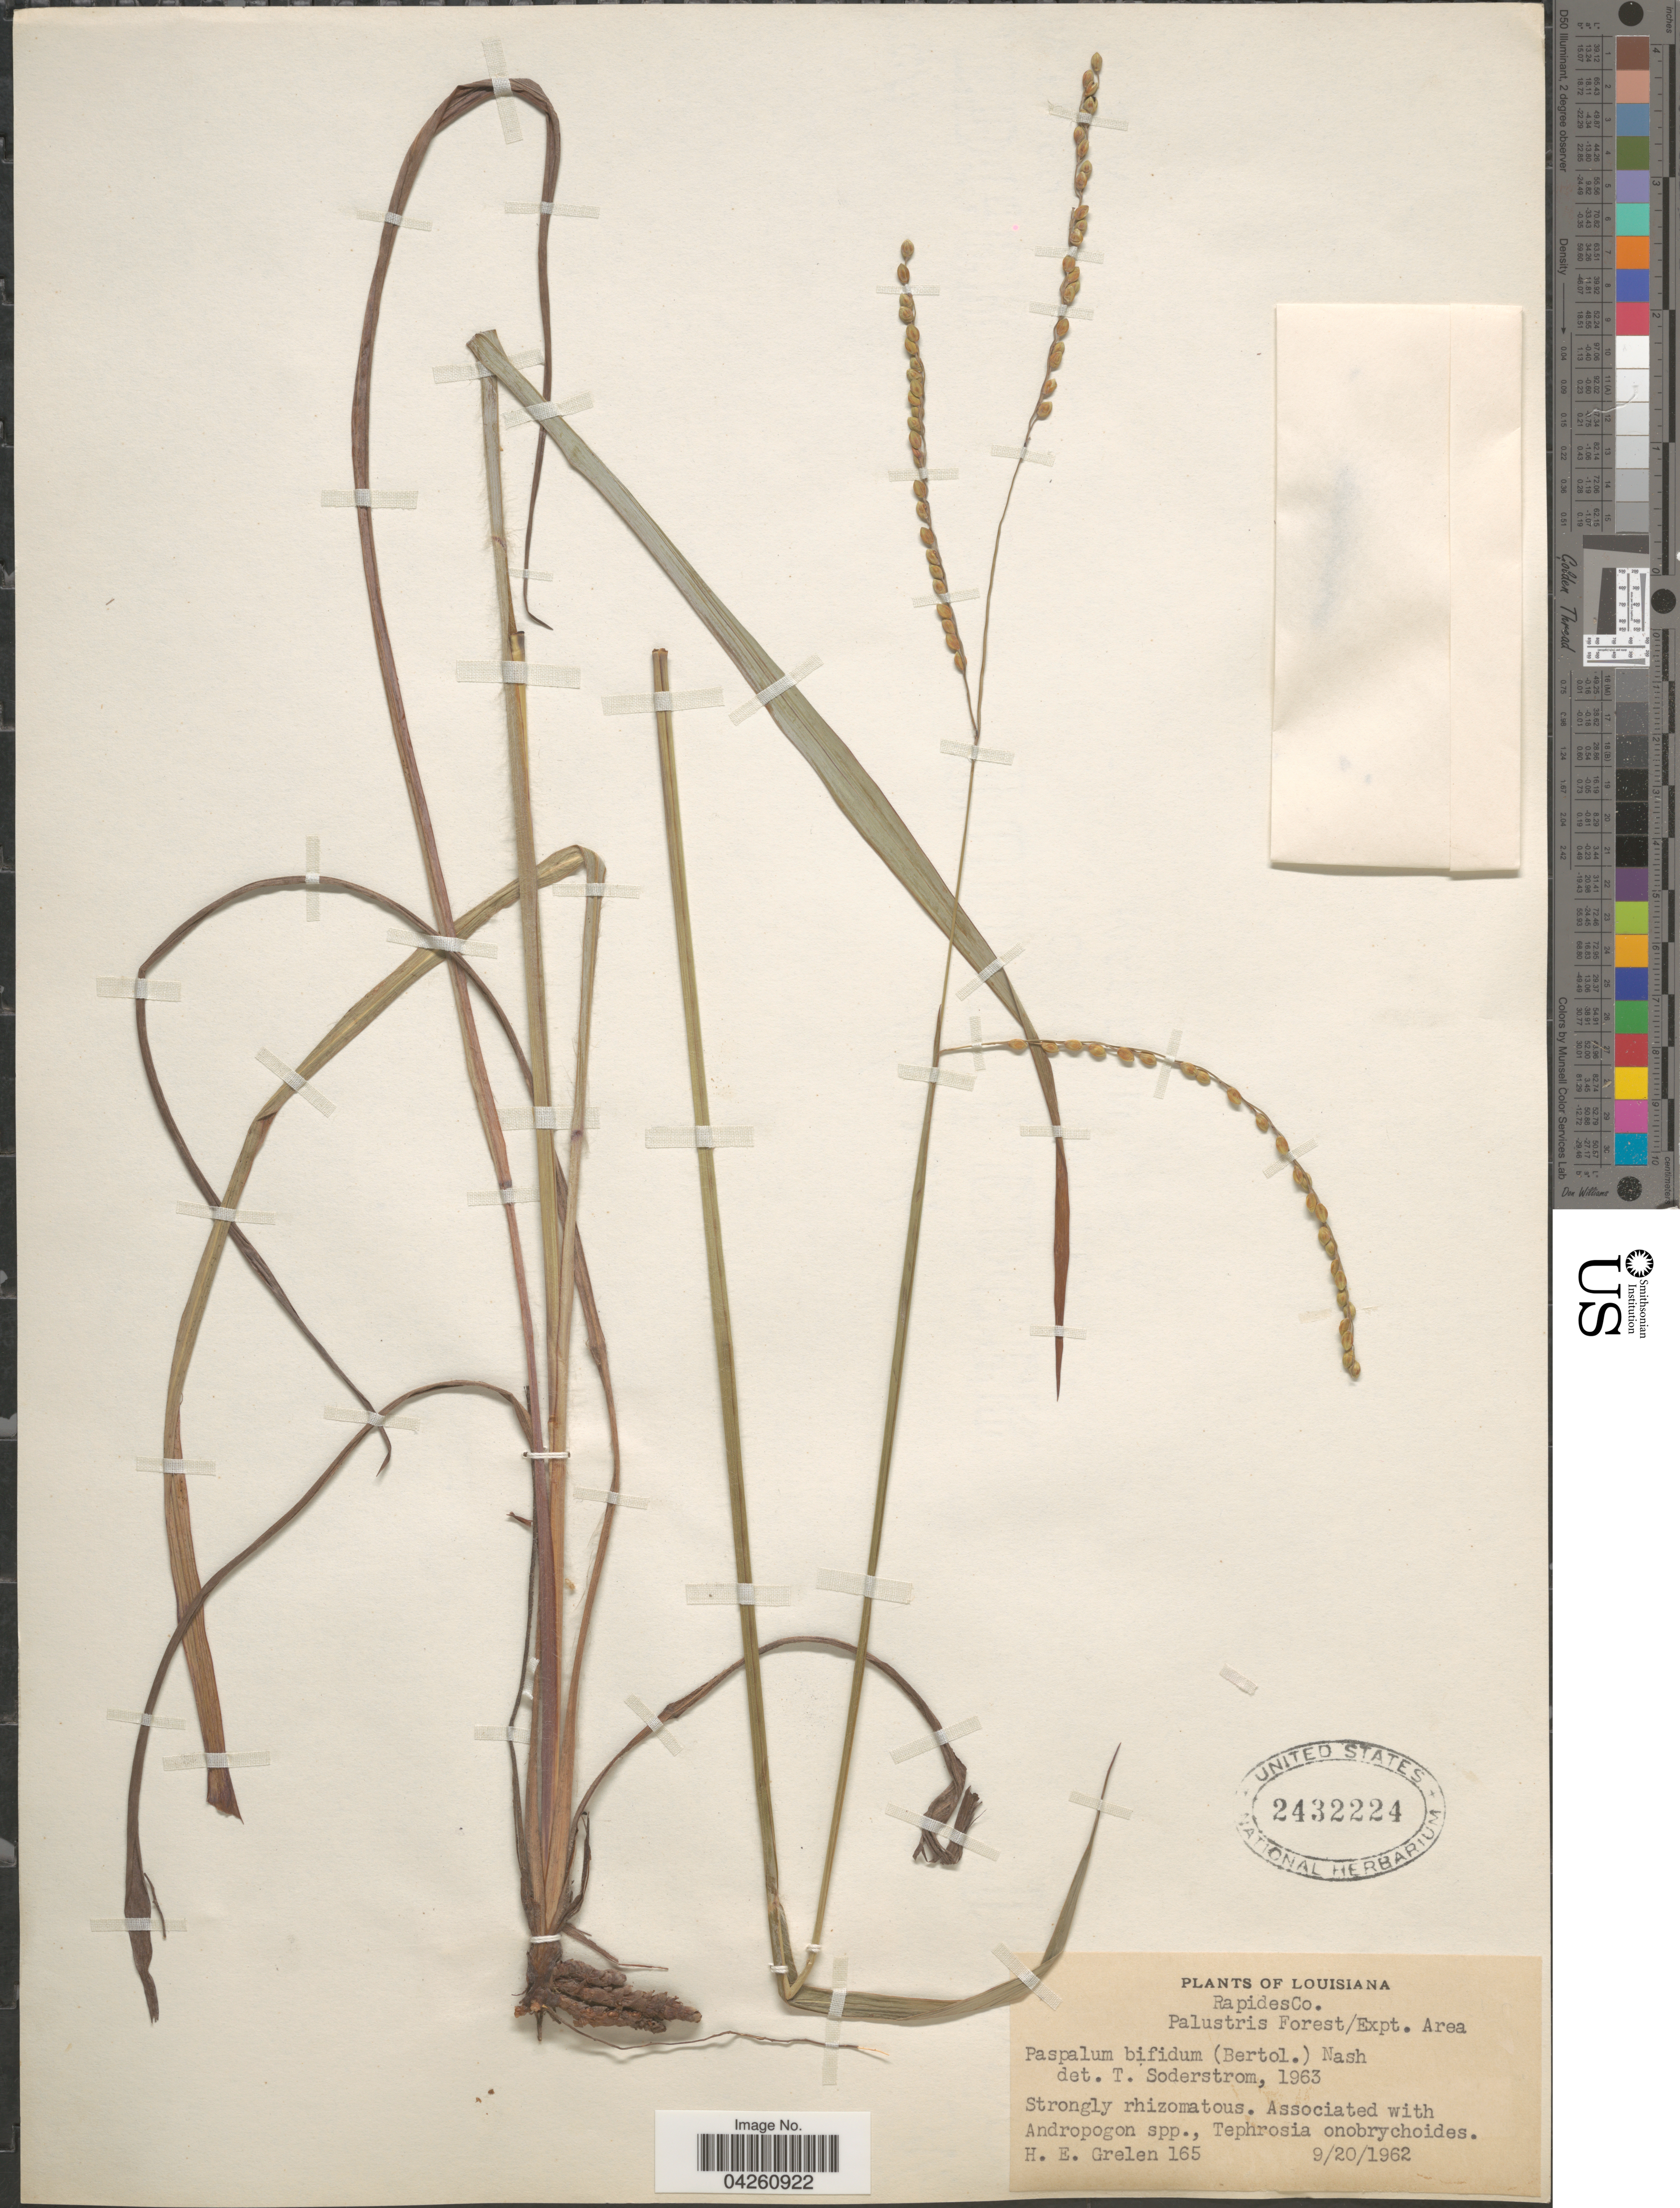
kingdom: Plantae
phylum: Tracheophyta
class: Liliopsida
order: Poales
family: Poaceae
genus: Paspalum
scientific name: Paspalum bifidum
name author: (Bertol.) Nash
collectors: H. Grelen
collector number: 165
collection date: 1962-09-20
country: United States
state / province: Louisiana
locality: Rapides Co. Palustris Forest/Expt. Area.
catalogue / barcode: US 2432224